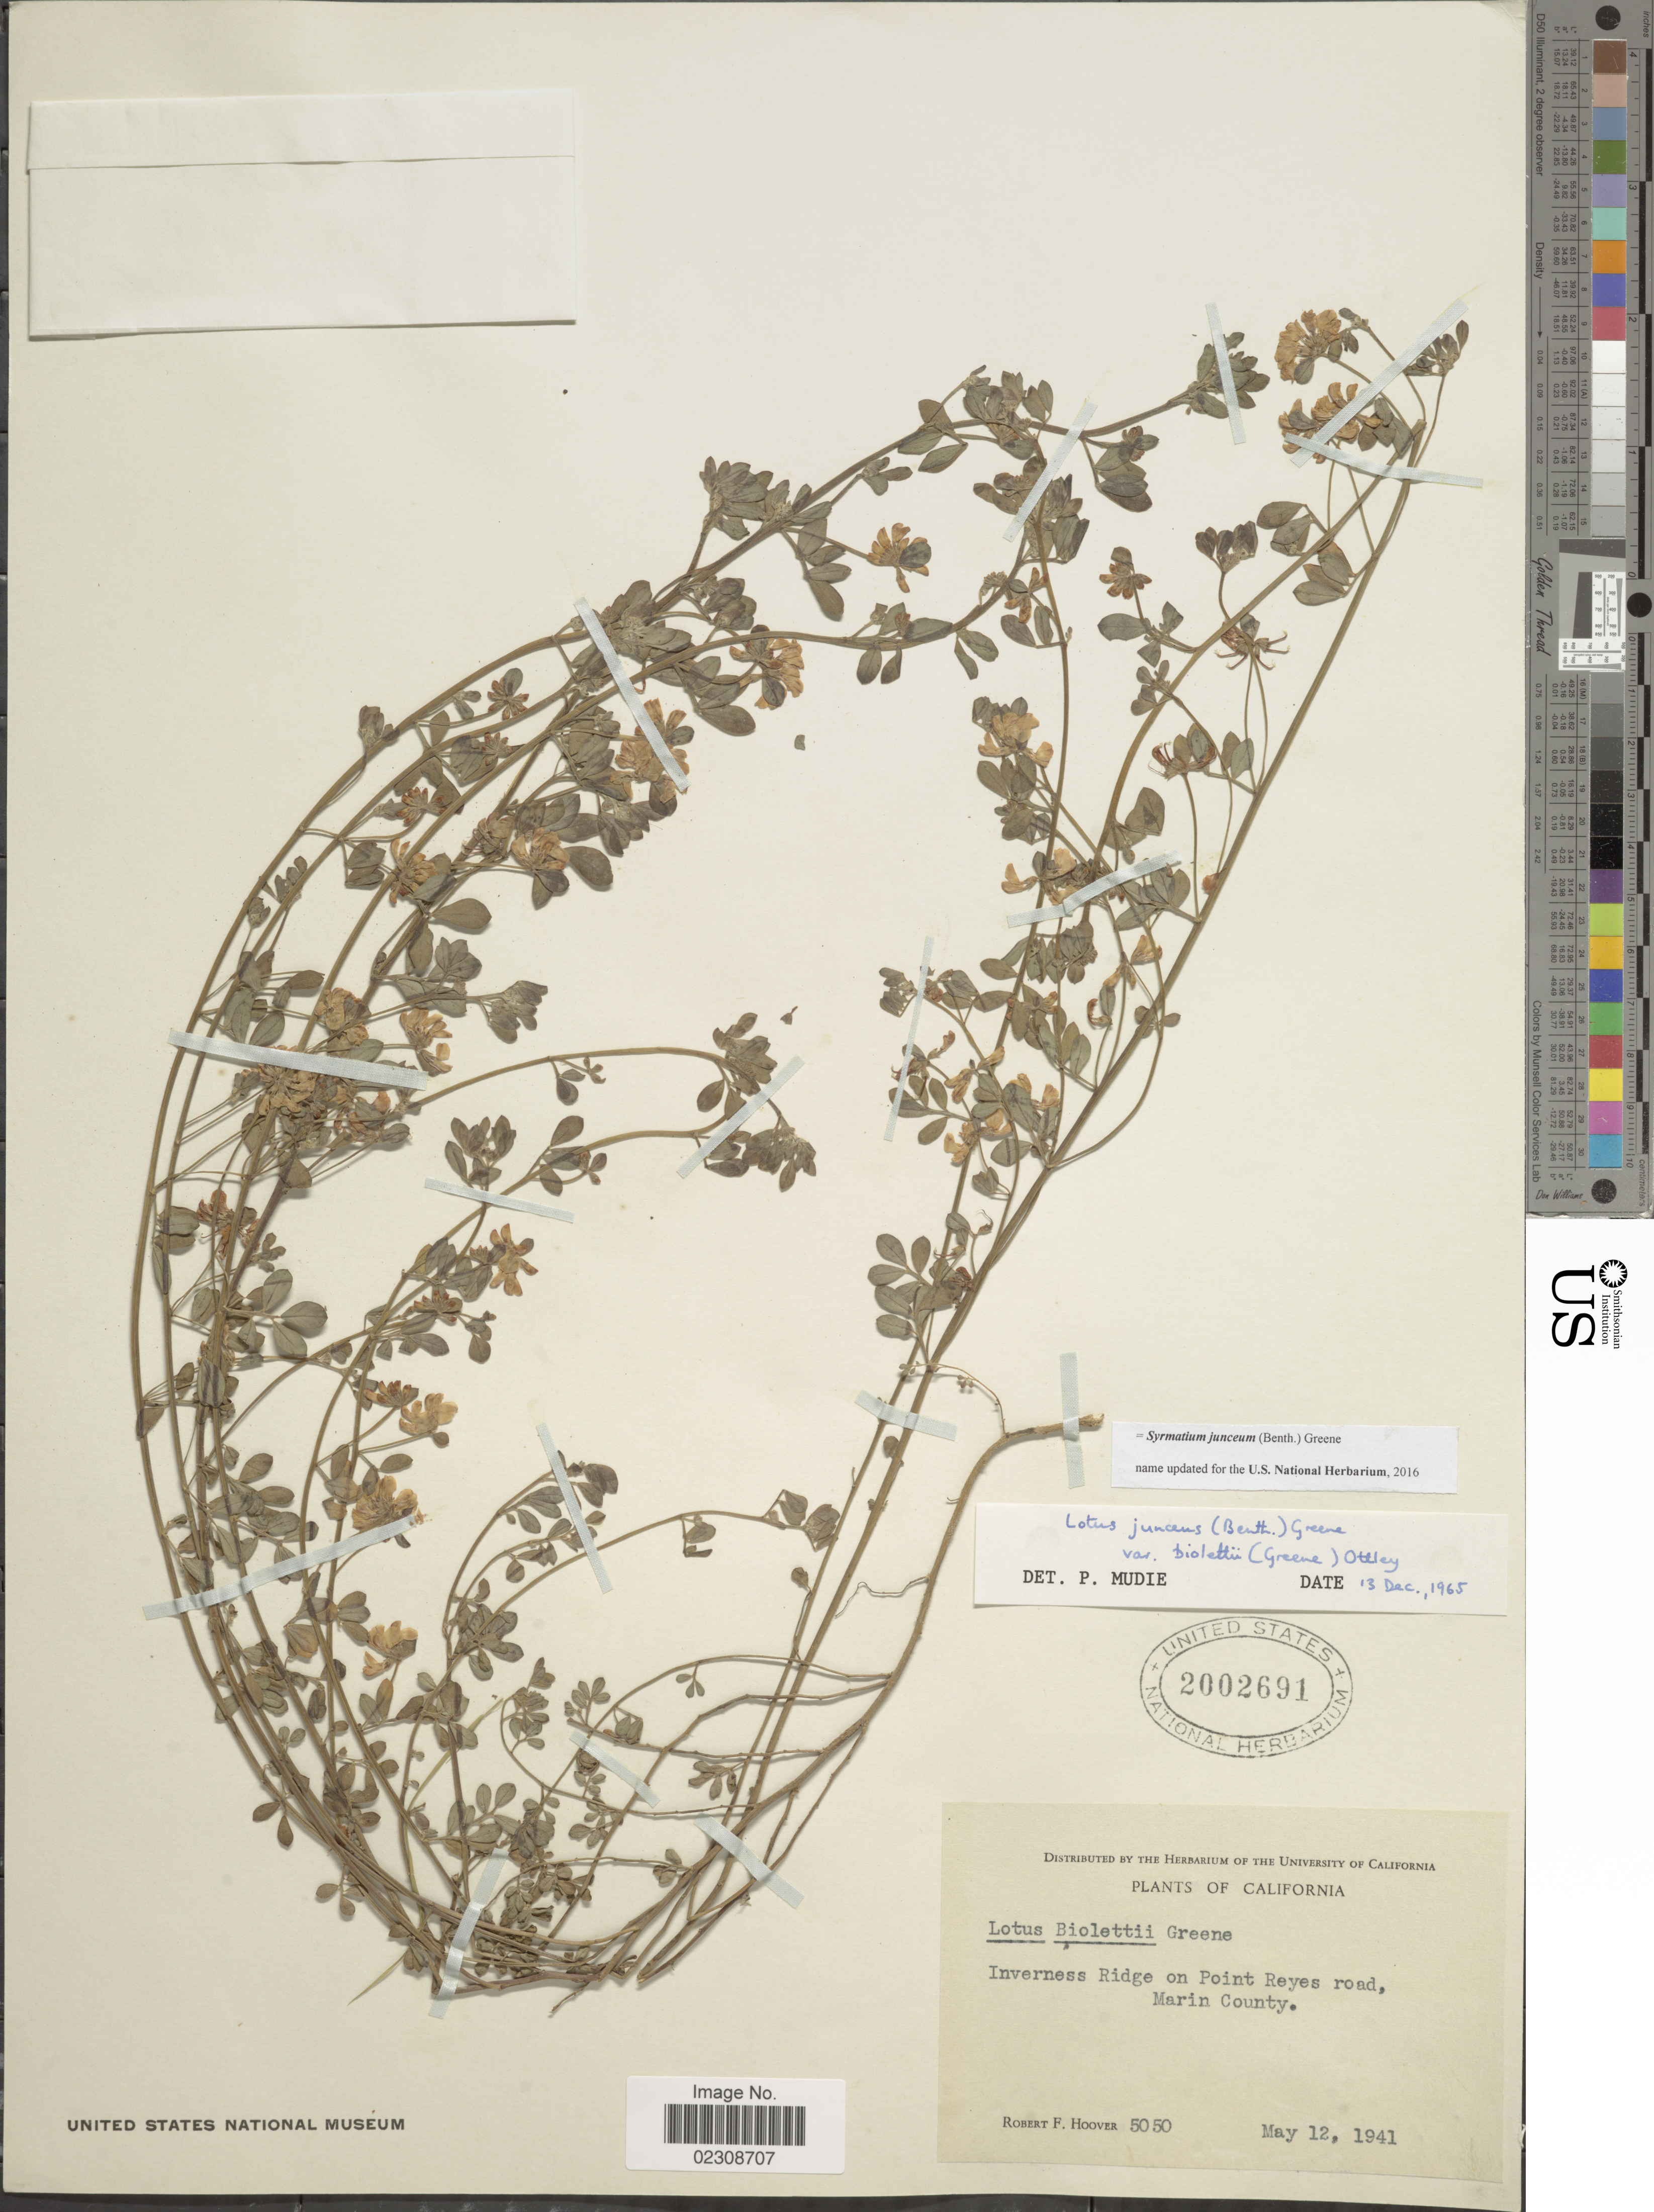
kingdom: Plantae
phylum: Tracheophyta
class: Magnoliopsida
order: Fabales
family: Fabaceae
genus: Syrmatium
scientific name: Syrmatium junceum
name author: (Benth.) Greene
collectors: R. F. Hoover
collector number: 5050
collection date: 1941-05-12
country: United States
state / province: California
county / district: Marin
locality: Inverness Ridge on Point Reyes road, Marin County.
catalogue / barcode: US 2002691